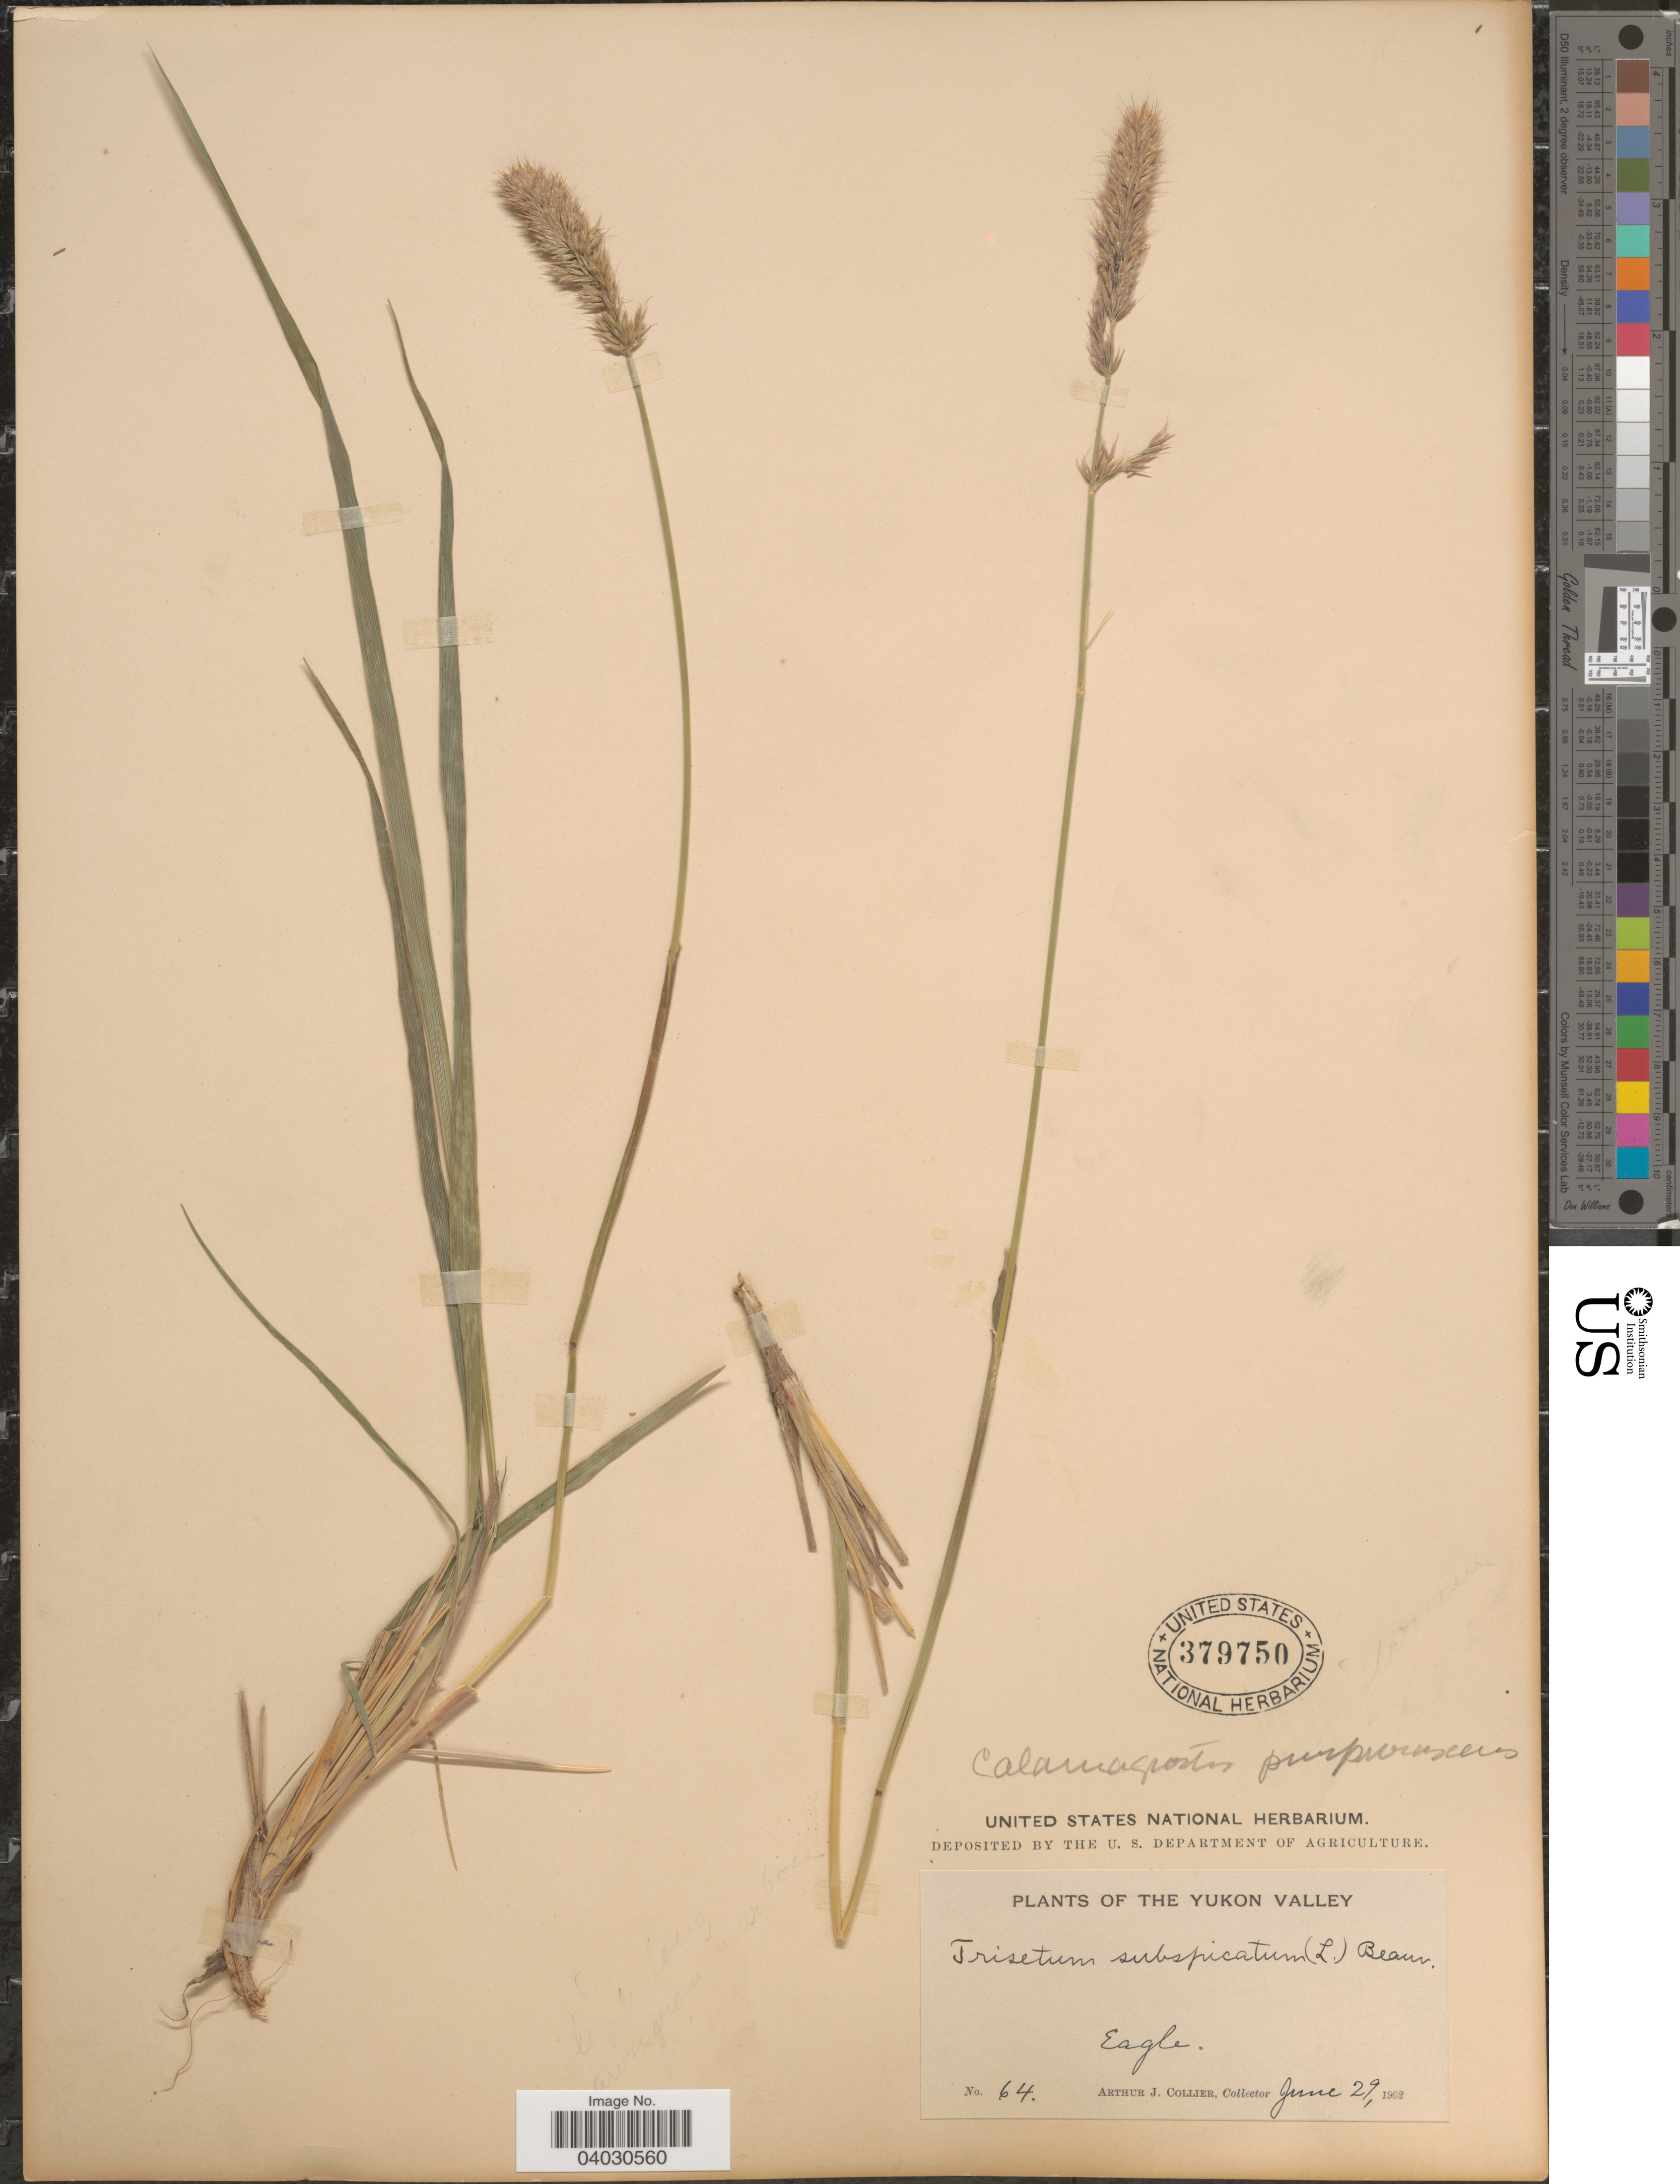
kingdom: Plantae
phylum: Tracheophyta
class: Liliopsida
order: Poales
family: Poaceae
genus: Calamagrostis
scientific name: Calamagrostis purpurascens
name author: R. Br.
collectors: A. Collier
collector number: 64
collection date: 1902-06-29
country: Canada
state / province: Yukon Territory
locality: Yukon Valley. Eagle.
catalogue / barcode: US 379750